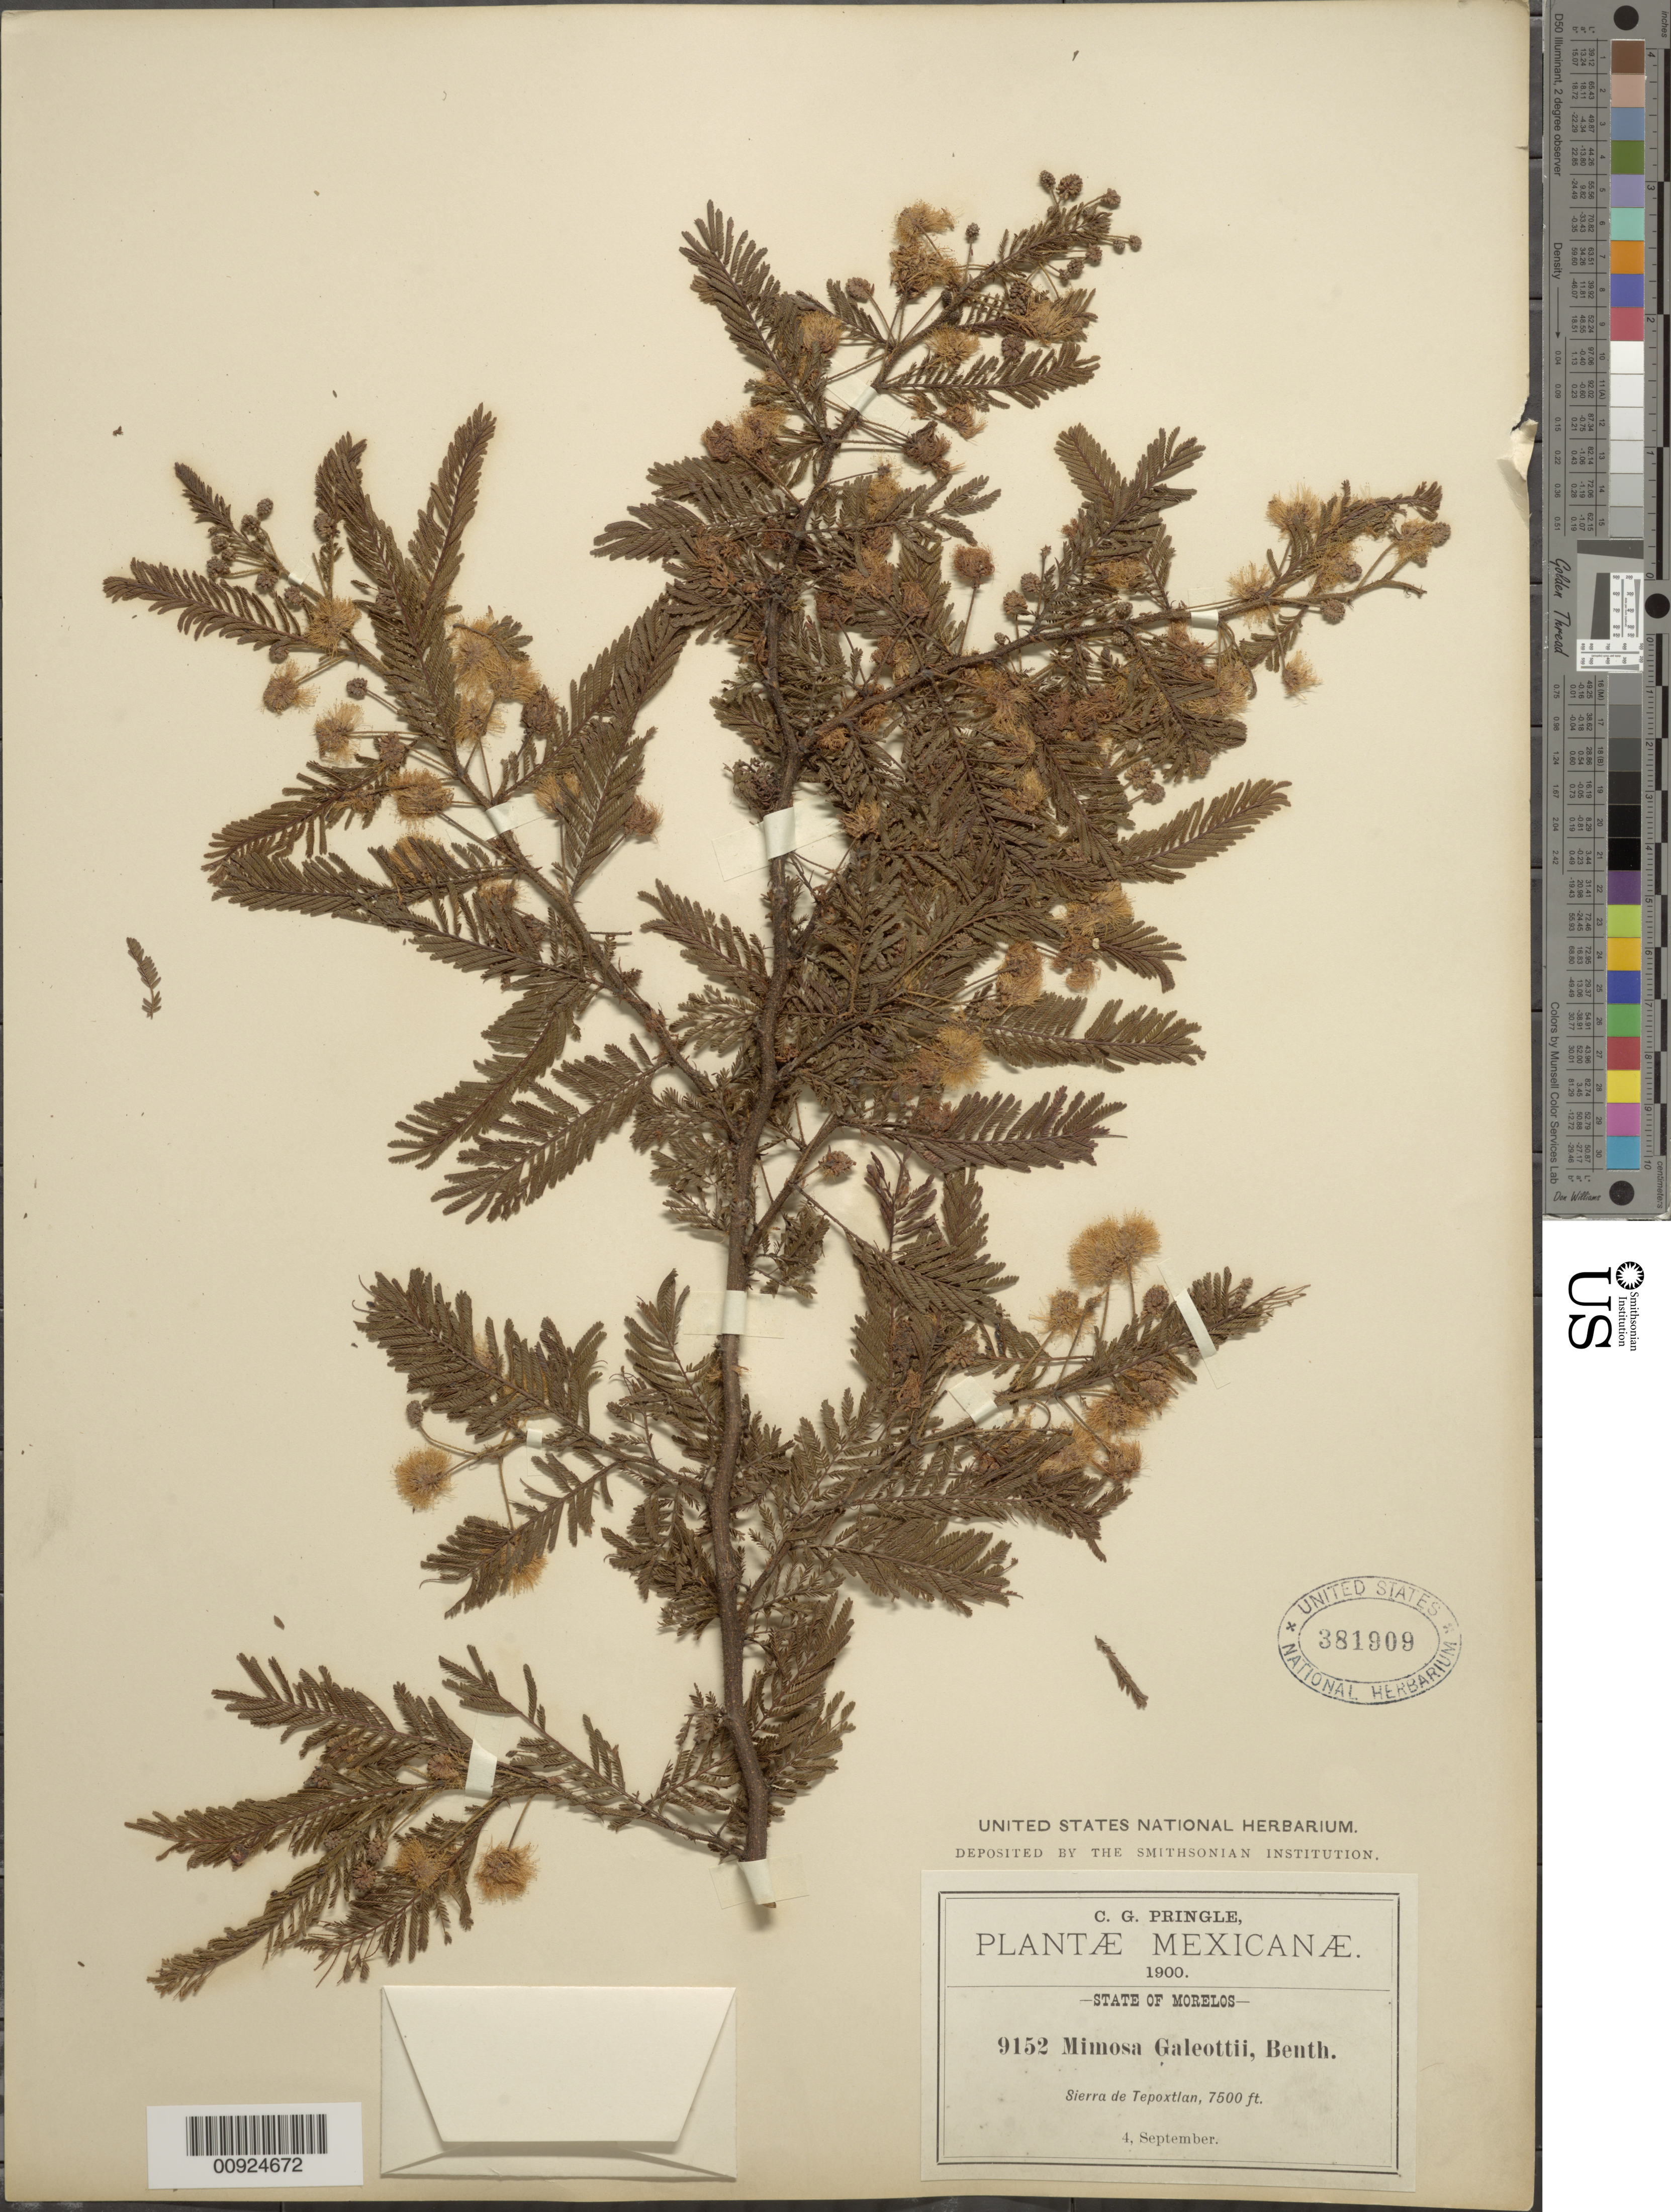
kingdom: Plantae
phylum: Tracheophyta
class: Magnoliopsida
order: Fabales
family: Fabaceae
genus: Mimosa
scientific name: Mimosa galeottii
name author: Benth.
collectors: C. G. Pringle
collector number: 9152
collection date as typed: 04 Sep 1900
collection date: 1900-09-04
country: Mexico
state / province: Morelos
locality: Sierra de Tepoxtlan.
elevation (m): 2286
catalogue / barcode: US 381909